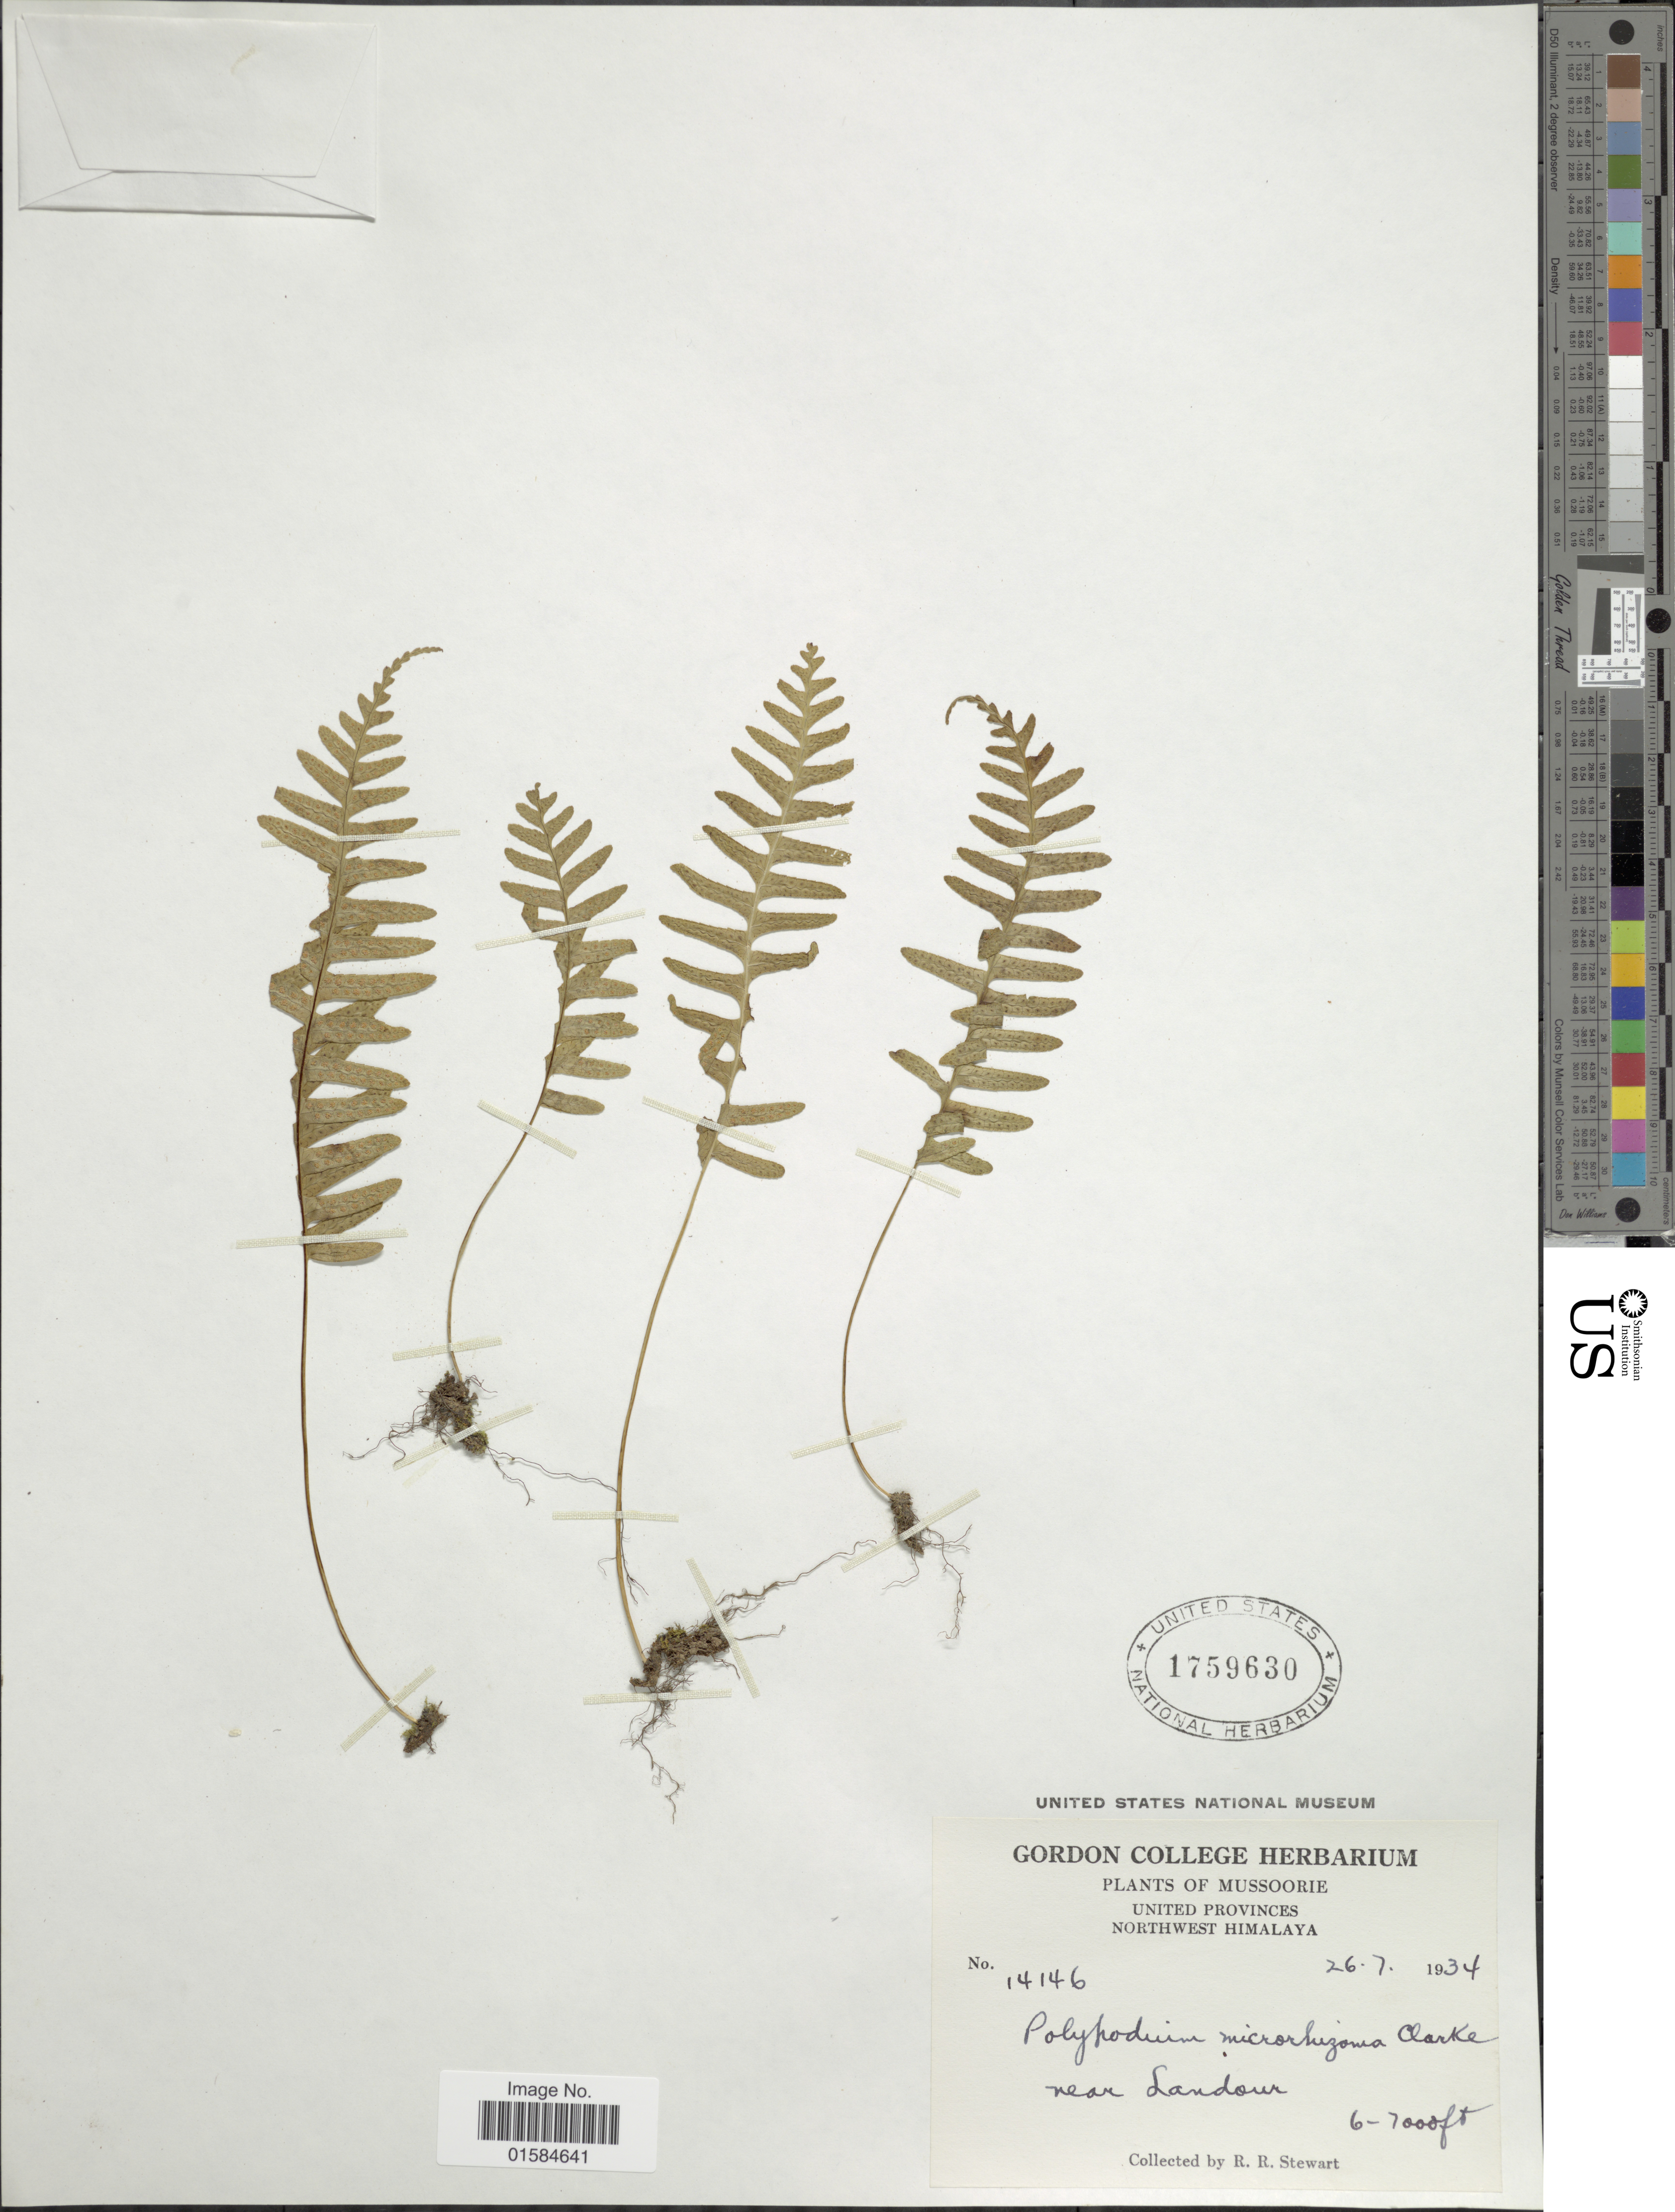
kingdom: Plantae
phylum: Tracheophyta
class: Polypodiopsida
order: Polypodiales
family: Polypodiaceae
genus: Goniophlebium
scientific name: Goniophlebium microrhizoma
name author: (C.B. Clarke) Bedd.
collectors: R. R. Stewart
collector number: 14146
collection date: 1934-07-26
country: India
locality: Mussoorie, United Provinces, Northwest Himalaya, near Landour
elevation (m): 1829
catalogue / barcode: US 1759630